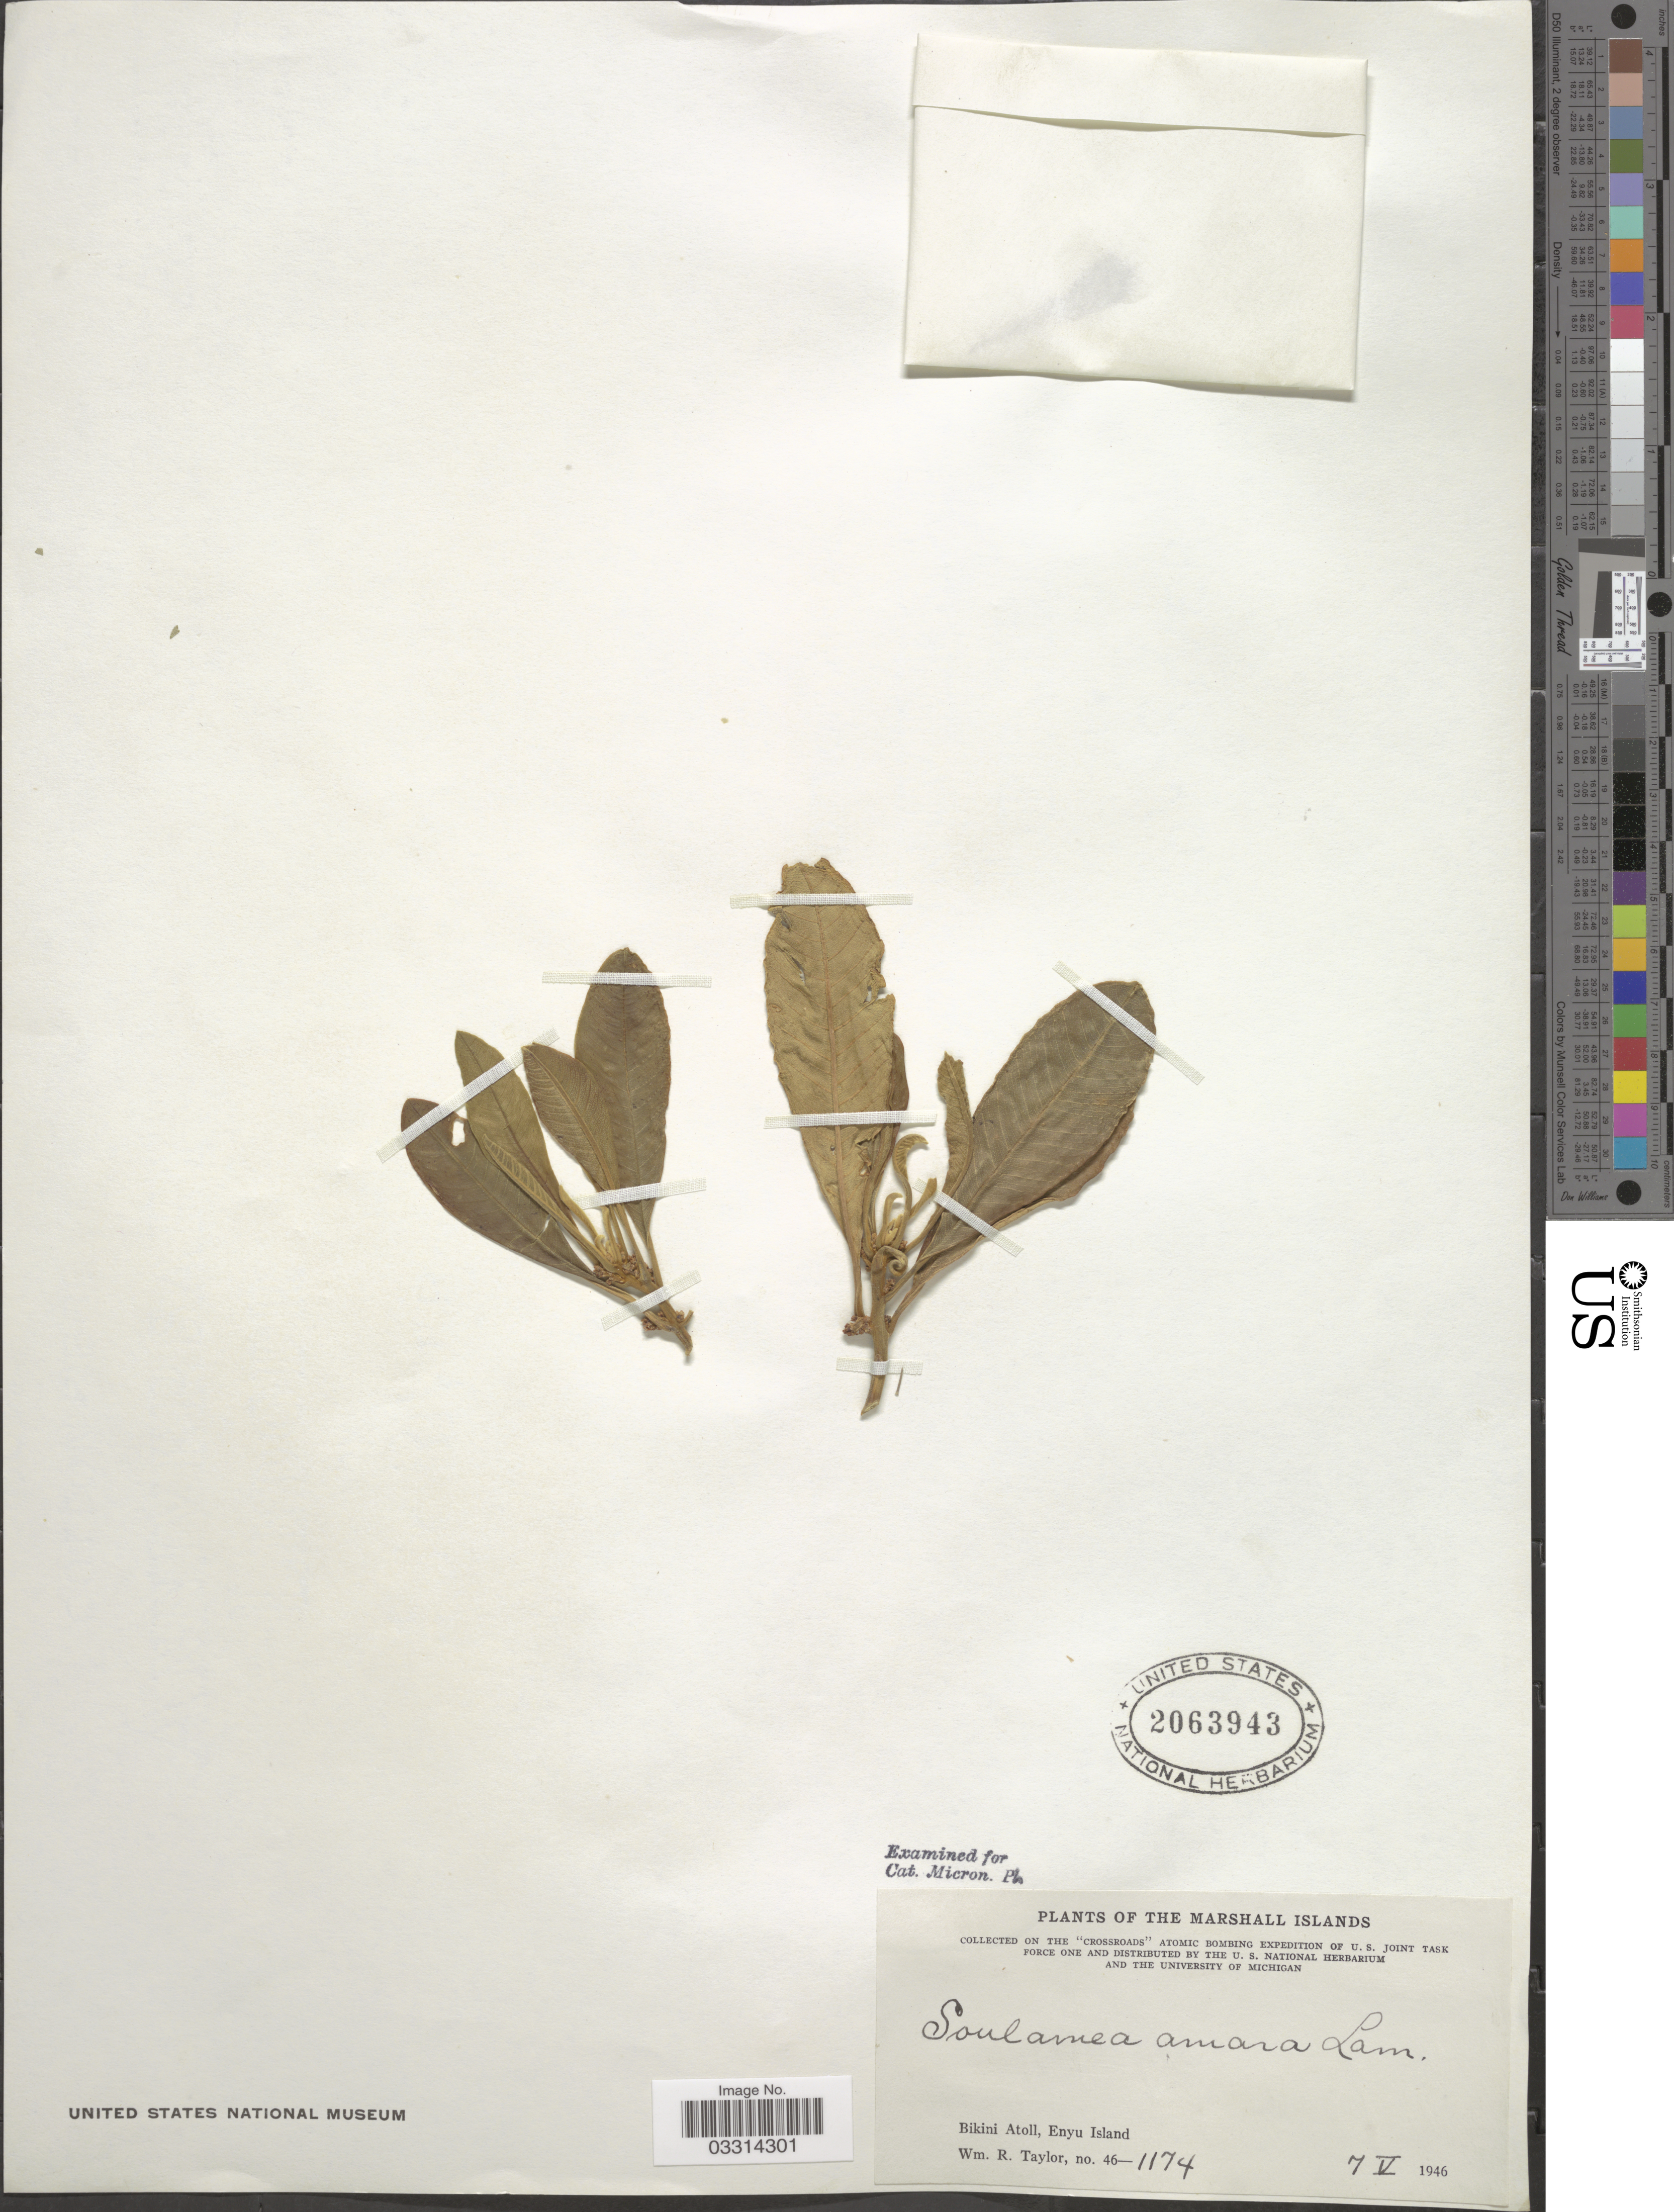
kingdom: Plantae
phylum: Tracheophyta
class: Magnoliopsida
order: Sapindales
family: Simaroubaceae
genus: Soulamea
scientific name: Soulamea amara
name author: Lam.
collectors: W. R. Taylor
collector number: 46-1174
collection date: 1946-05-07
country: Marshall Islands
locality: Bikini Atoll, Enyu Island.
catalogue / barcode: US 2063943